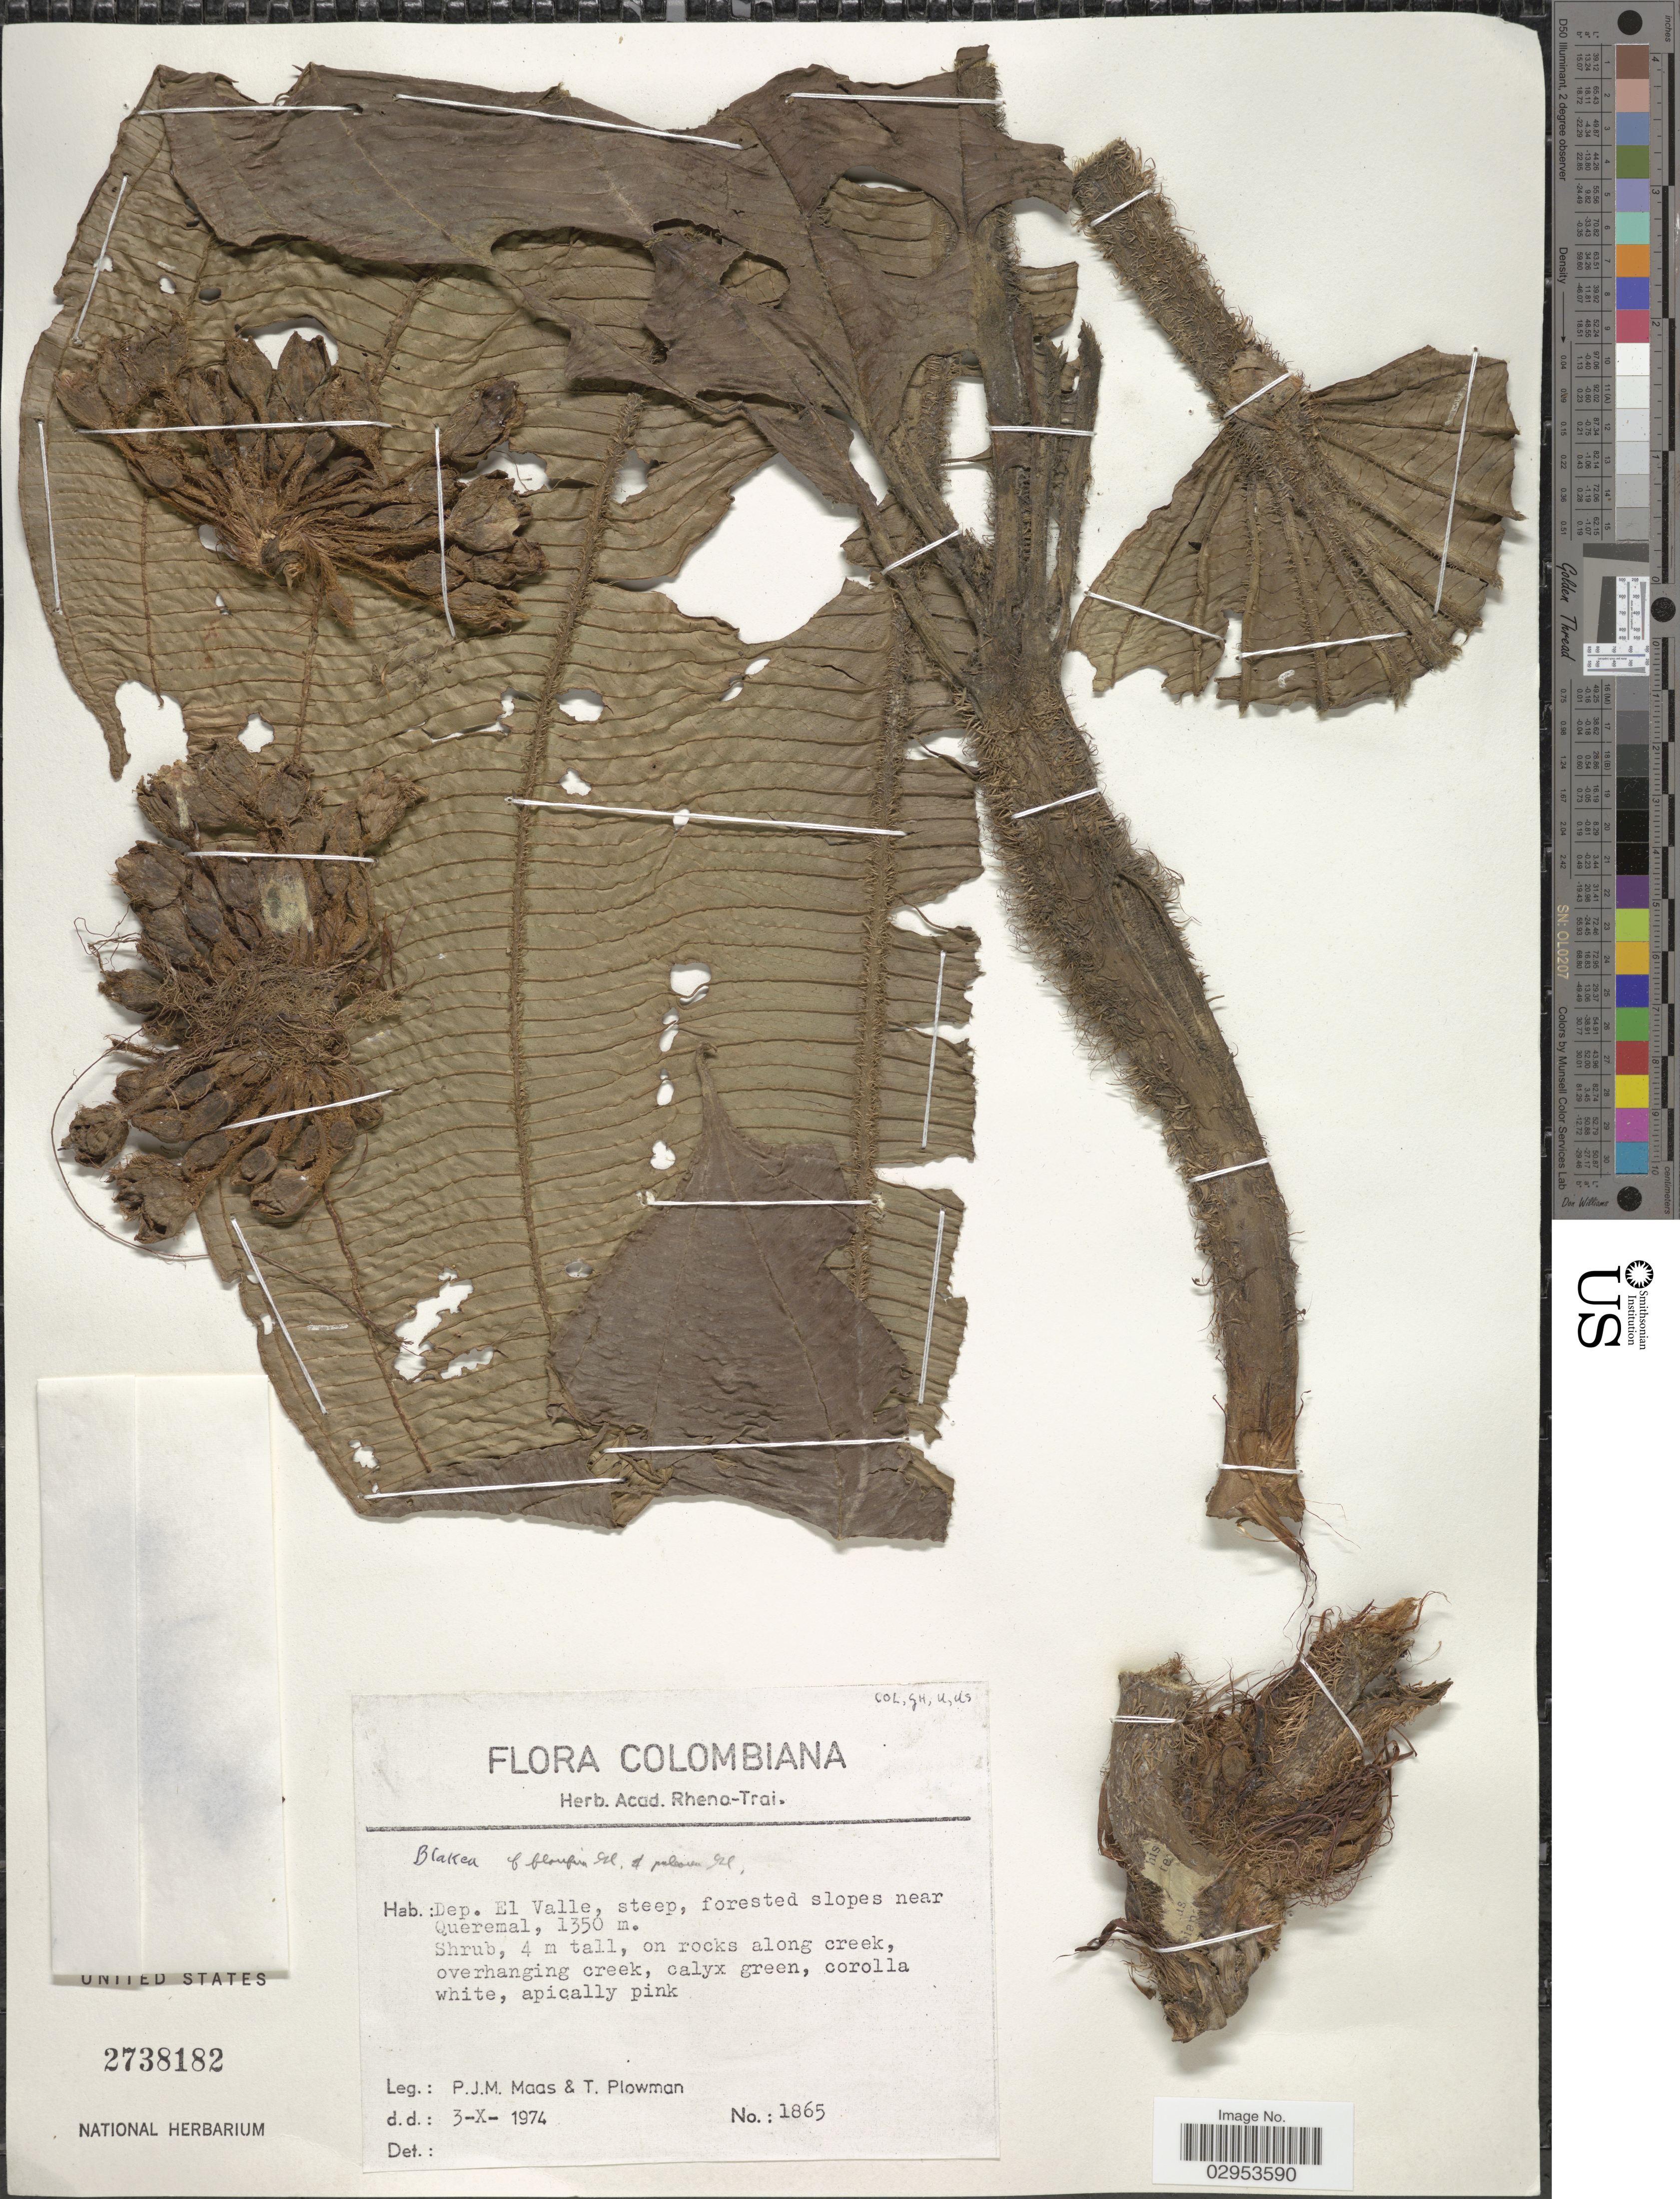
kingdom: Plantae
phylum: Tracheophyta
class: Magnoliopsida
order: Myrtales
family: Melastomataceae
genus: Blakea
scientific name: Blakea sp.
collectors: P. Maas & T. Plowman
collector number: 1865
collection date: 1974-10-03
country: Colombia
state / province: Valle del Cauca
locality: Dep. El Valle, forested slopes near Queremal.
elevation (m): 1350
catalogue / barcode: US 2738182